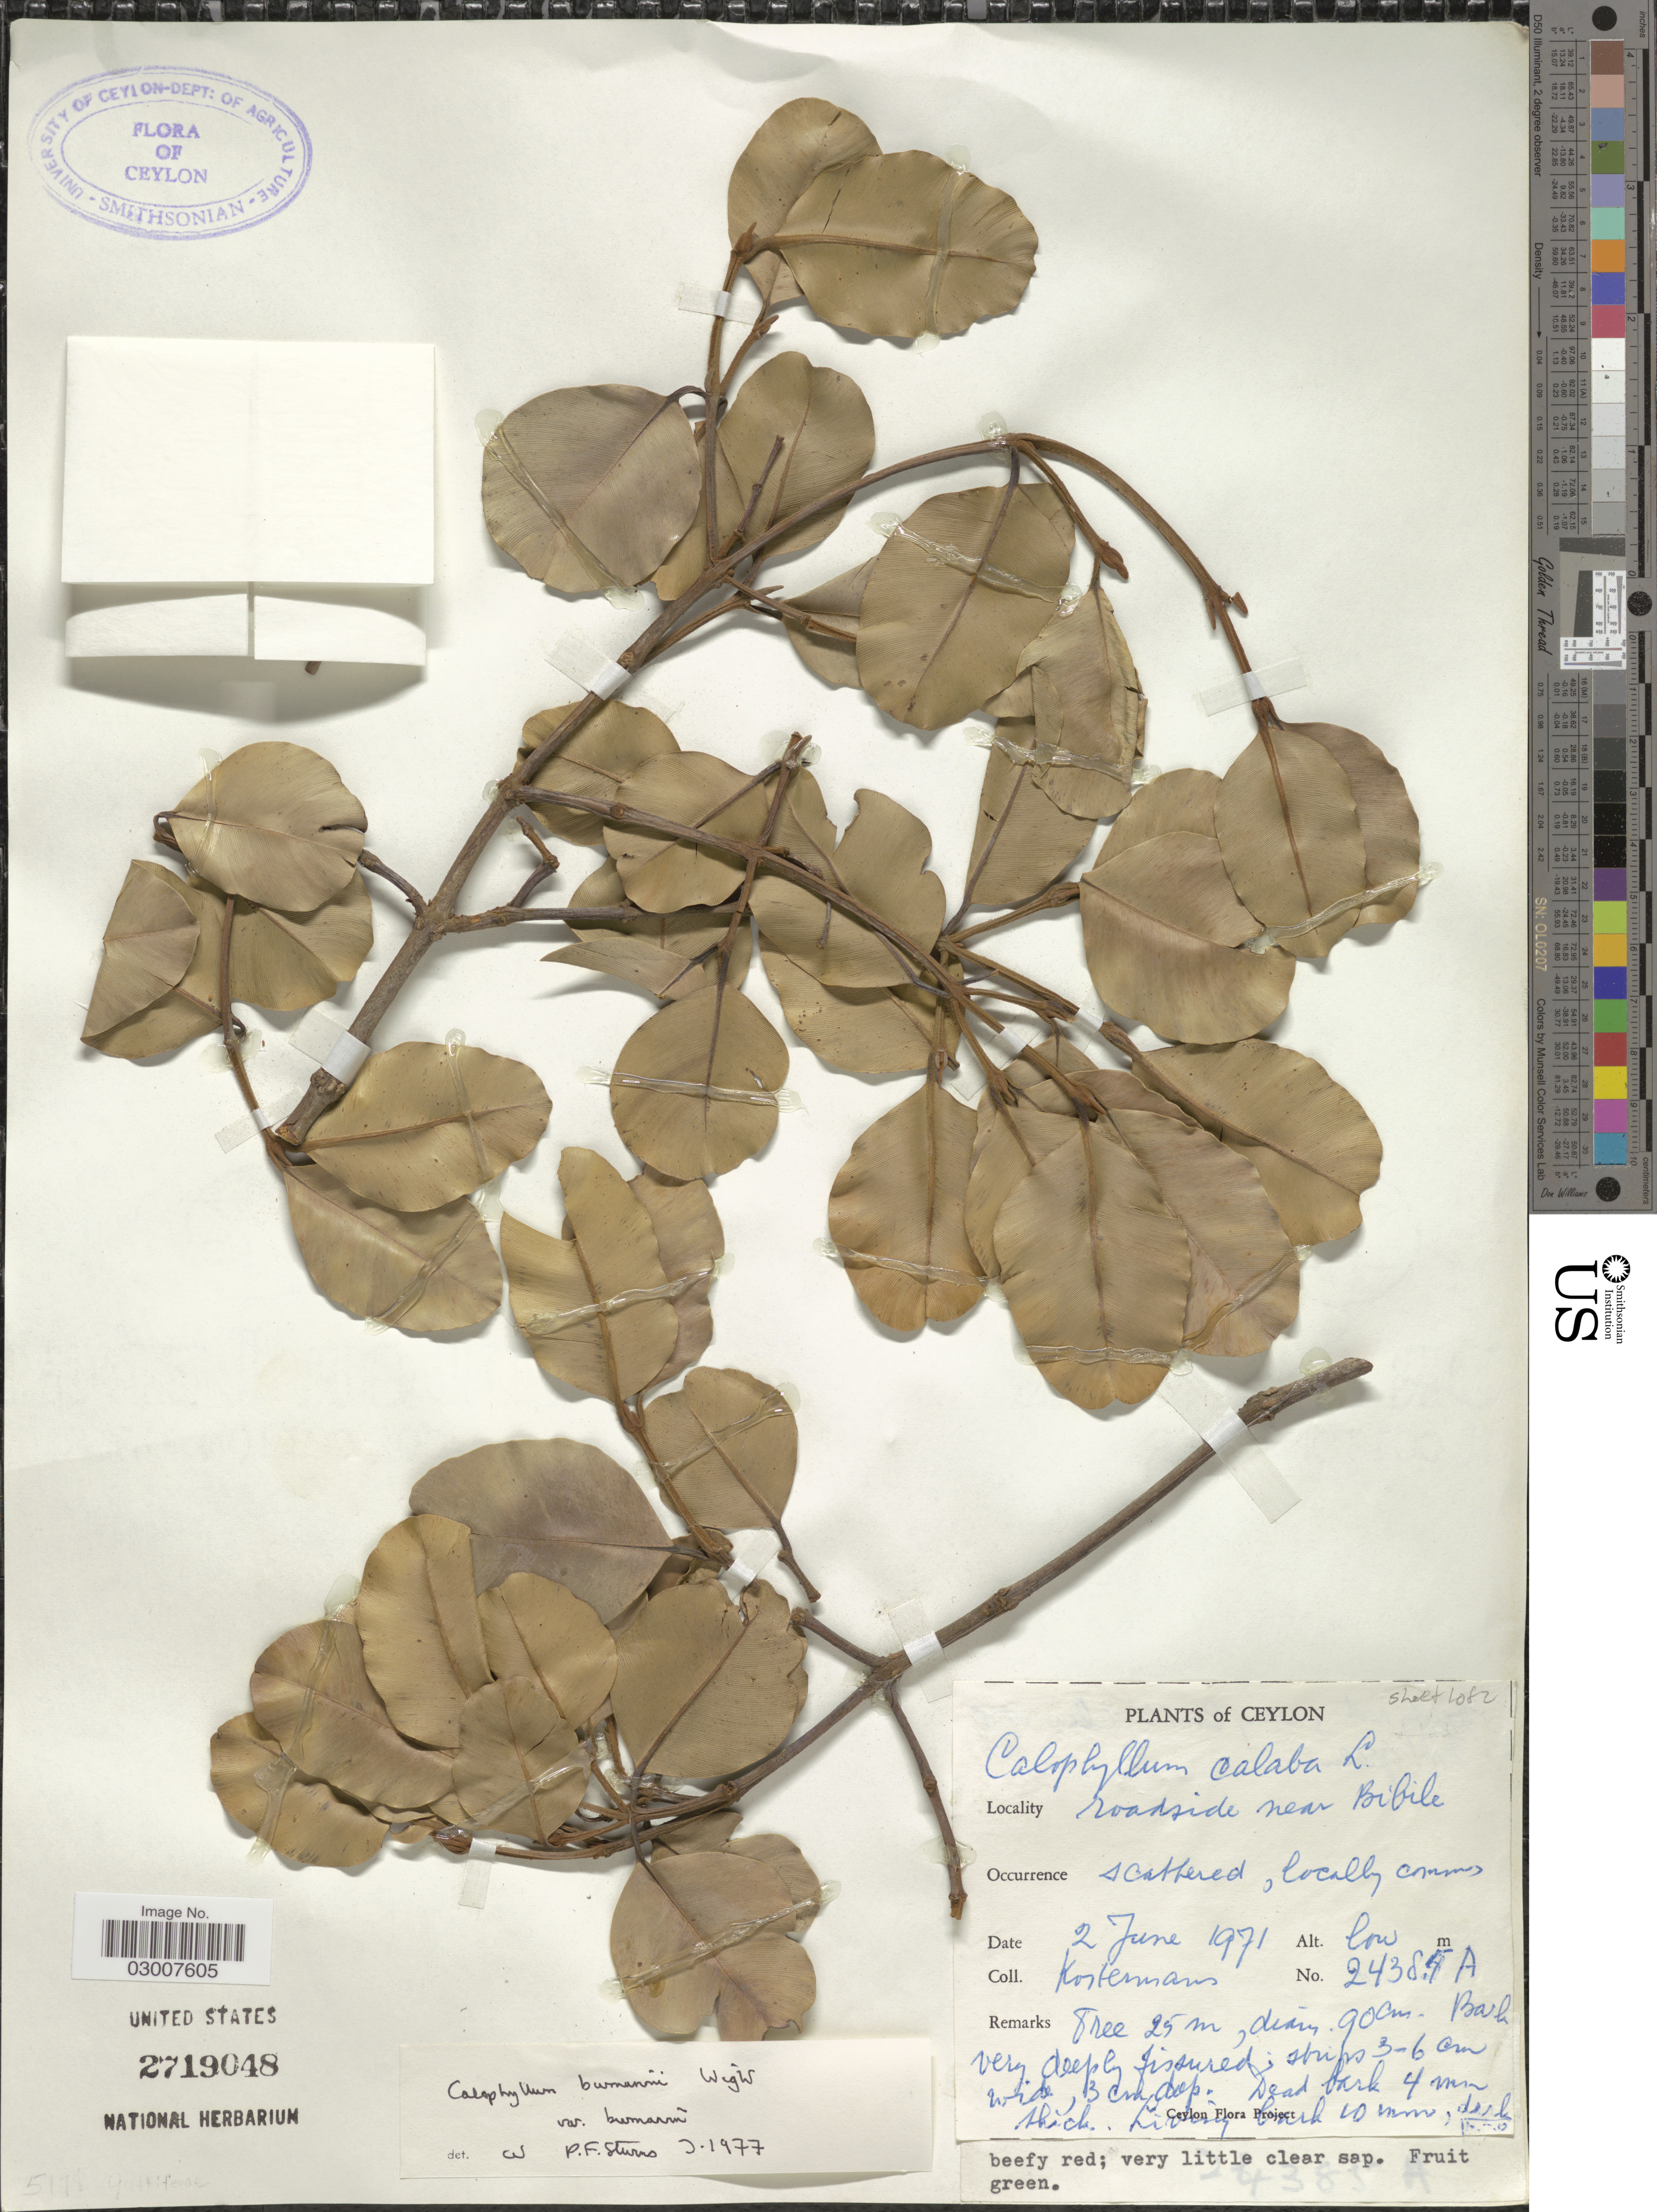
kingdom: Plantae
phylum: Tracheophyta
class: Magnoliopsida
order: Malpighiales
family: Calophyllaceae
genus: Calophyllum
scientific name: Calophyllum calaba var. calaba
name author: L.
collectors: Kostermans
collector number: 24384A*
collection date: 1971-06-02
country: Sri Lanka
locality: Ceylon. Roadside near Bibile.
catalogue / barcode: US 2719048